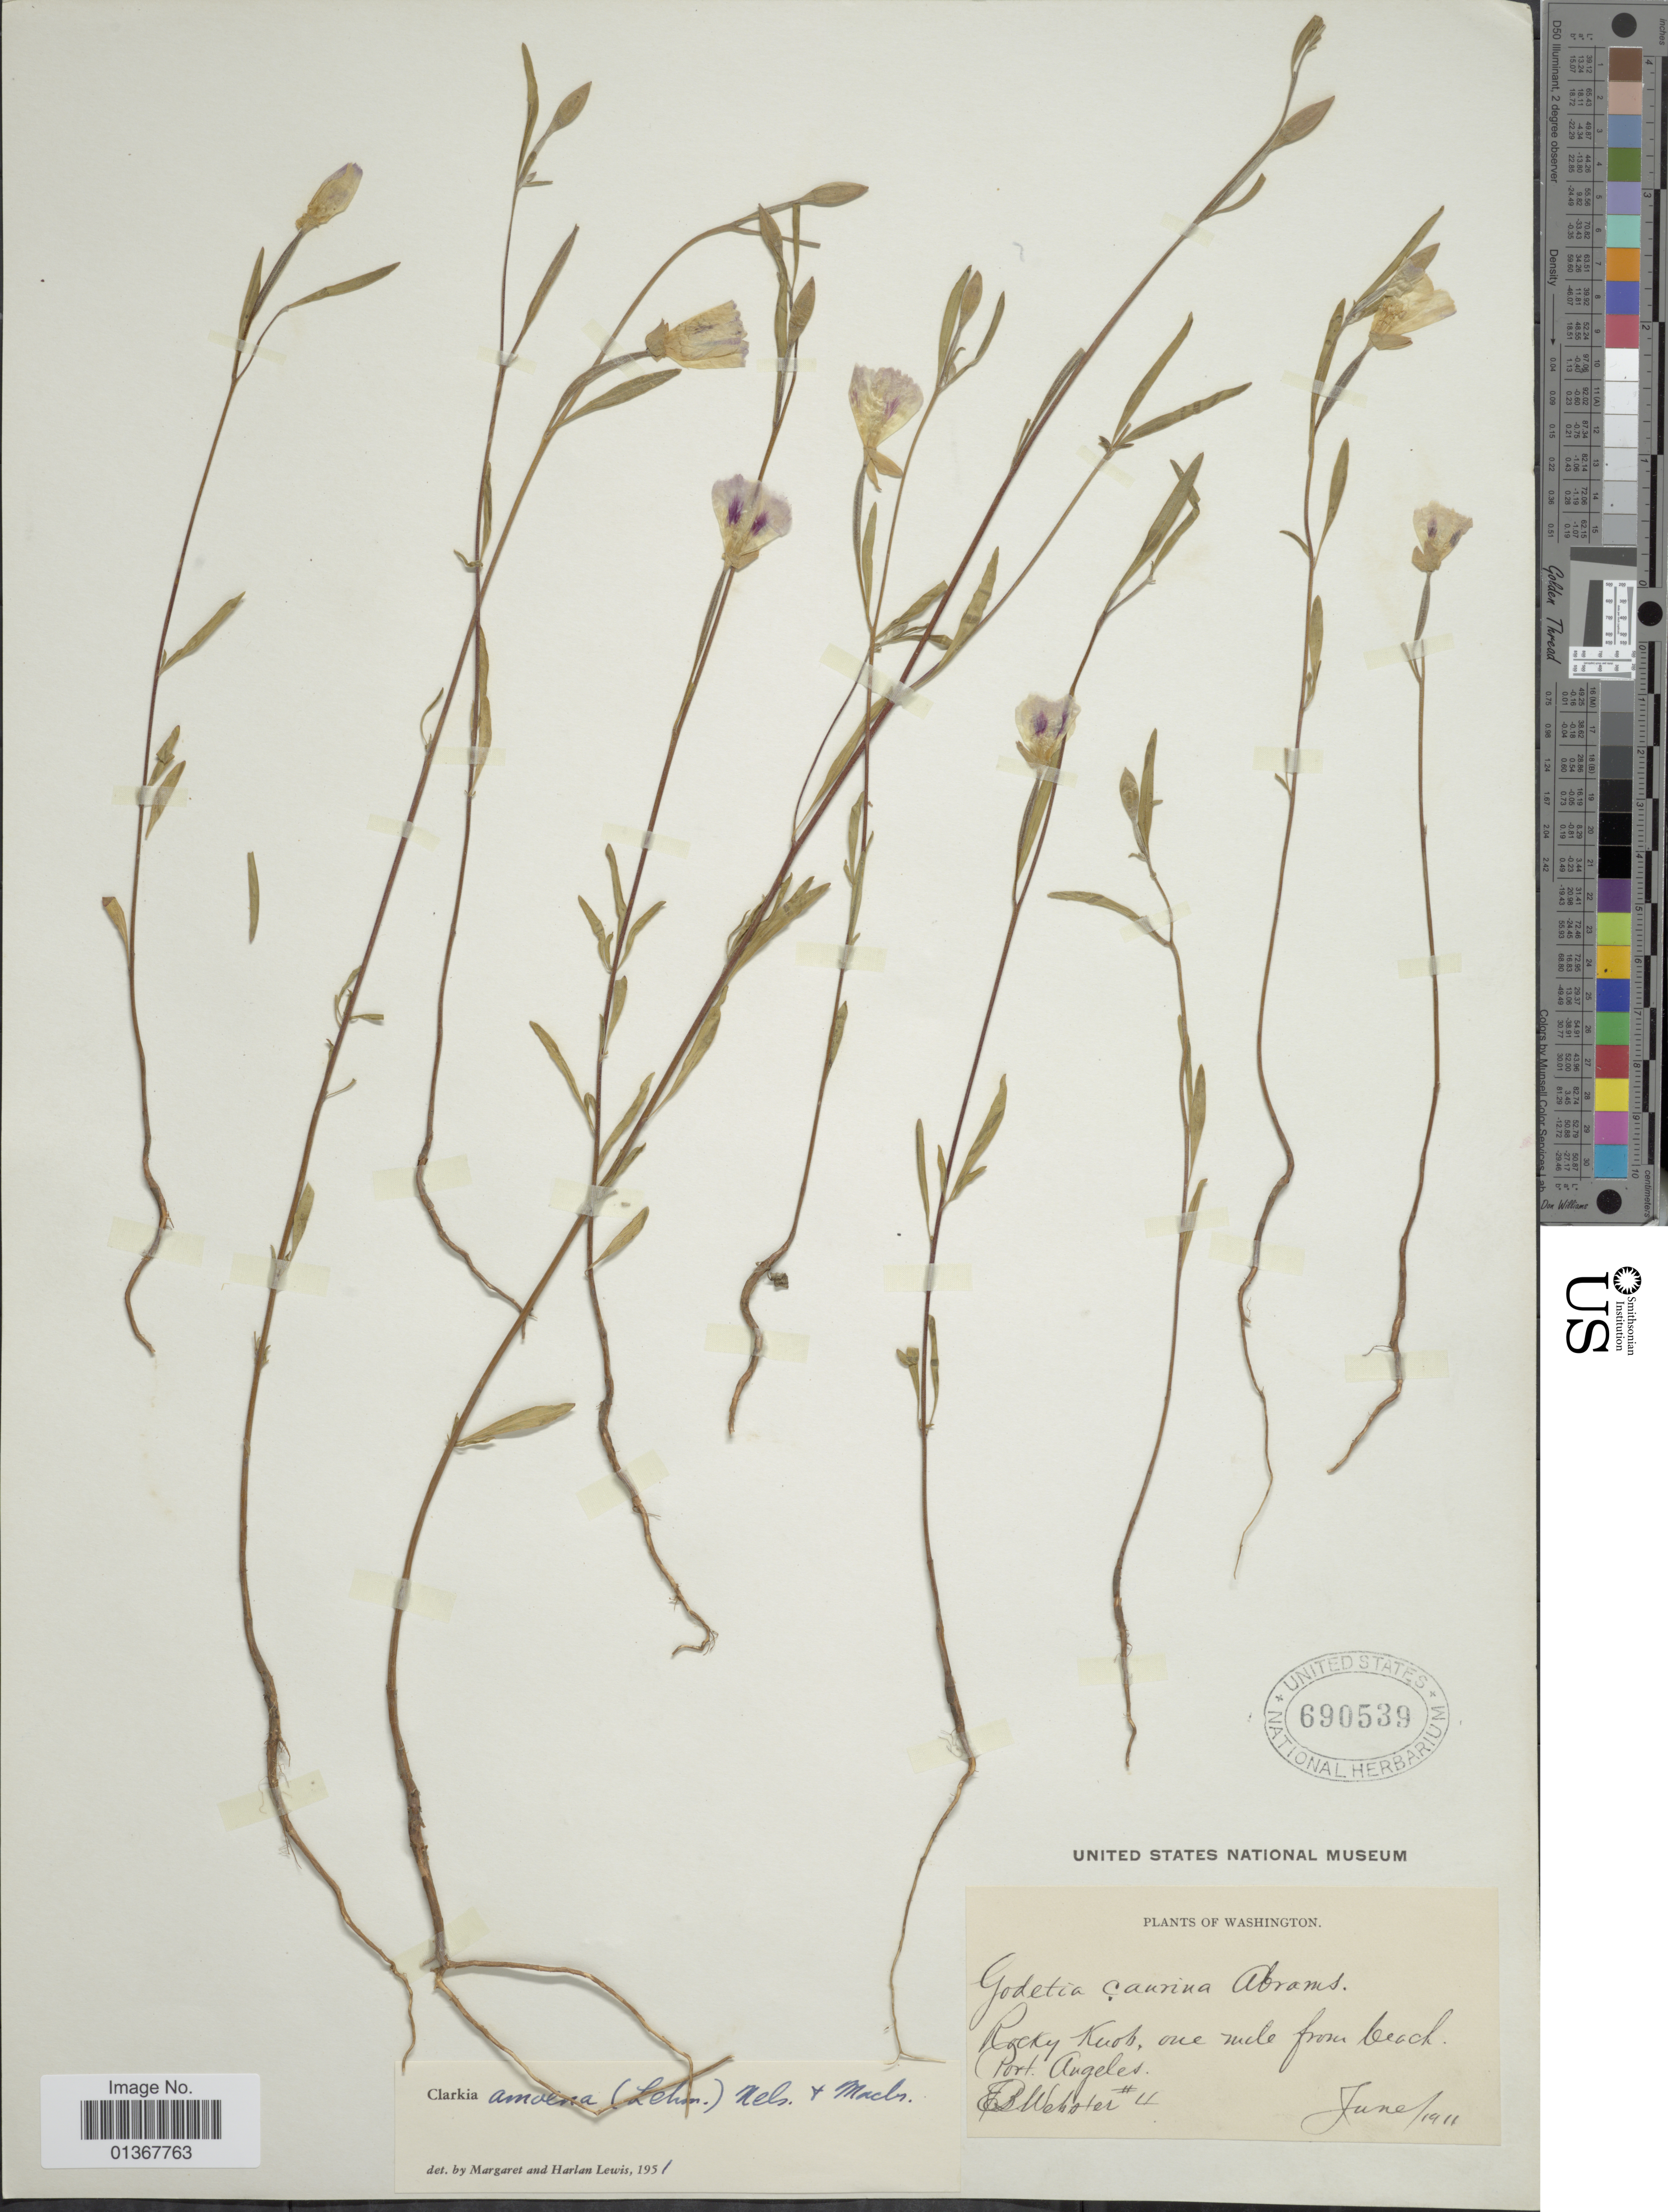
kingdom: Plantae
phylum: Tracheophyta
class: Magnoliopsida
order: Myrtales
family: Onagraceae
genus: Clarkia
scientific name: Clarkia amoena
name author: (Lehm.) A. Nelson & J.F. Macbr.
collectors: E. B. Webster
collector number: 4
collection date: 1911-06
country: United States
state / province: Washington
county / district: Clallam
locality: Rocky Knob, one mile from beach Port Angeles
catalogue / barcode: US 690539